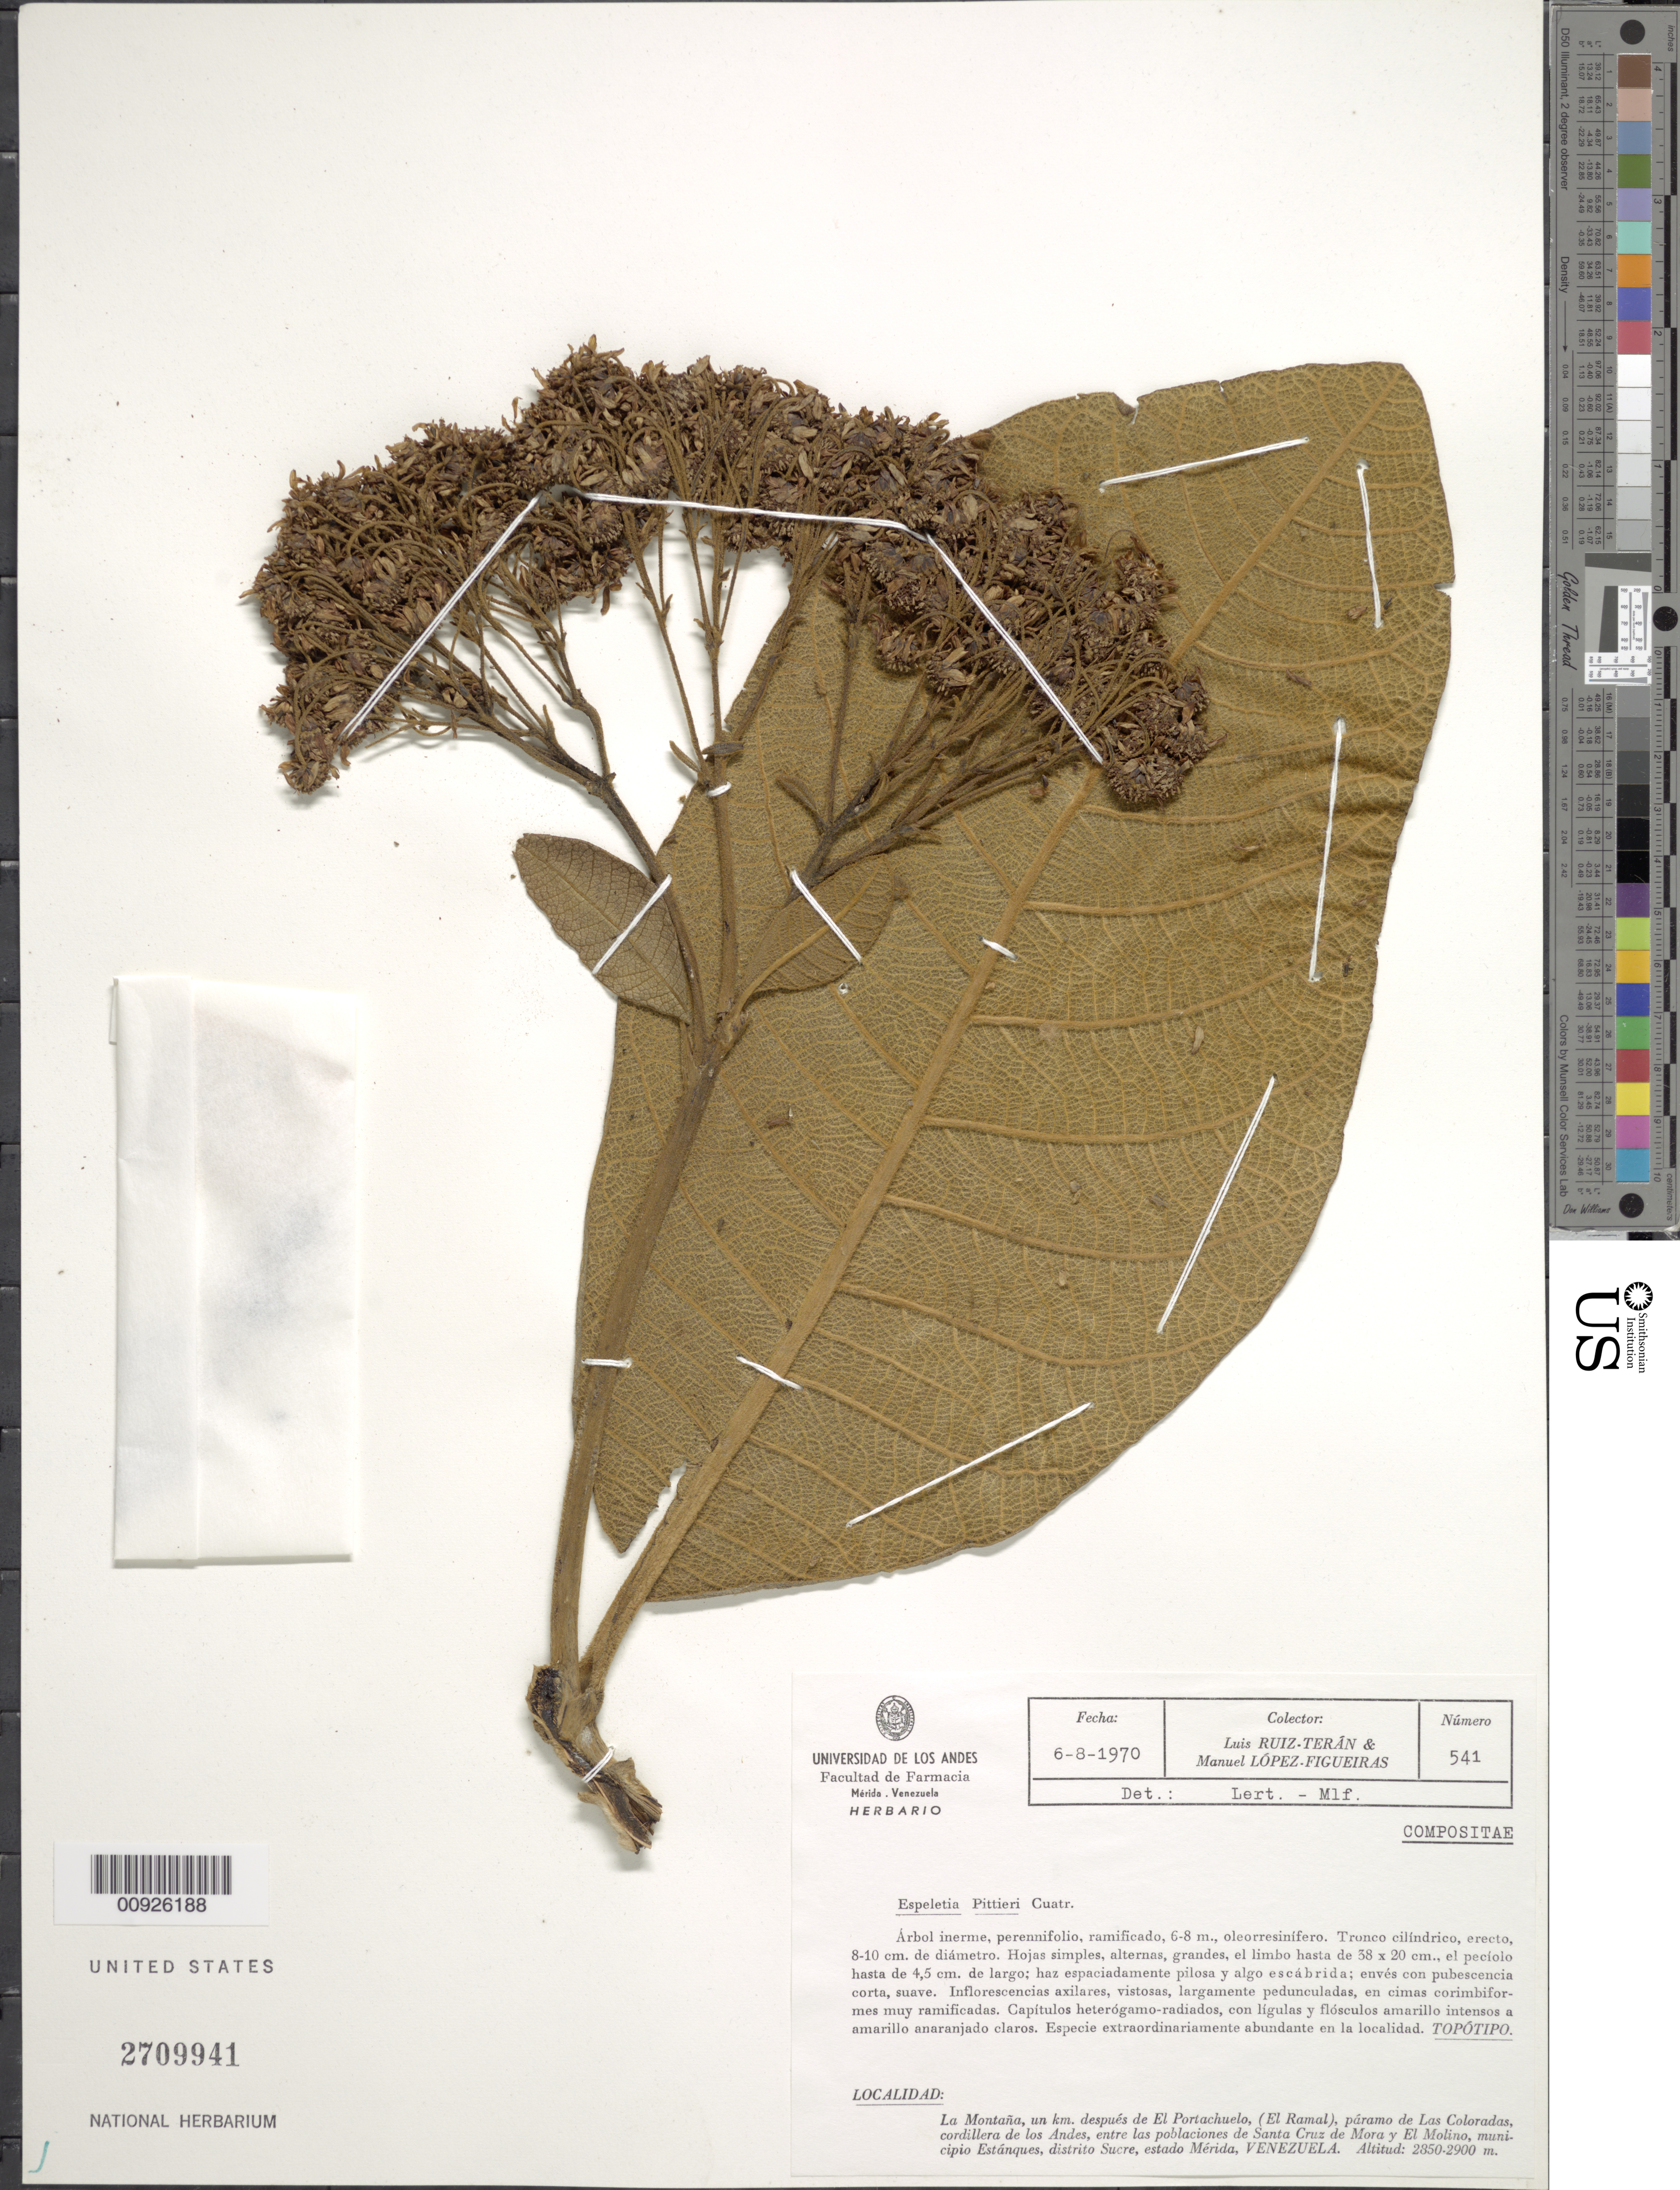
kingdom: Plantae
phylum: Tracheophyta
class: Magnoliopsida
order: Asterales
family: Asteraceae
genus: Carramboa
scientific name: Carramboa badilloi var. pittieri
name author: (Cuatrec.) Cuatrec.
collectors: L. Teran & M. López Figueiras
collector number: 541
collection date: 1970-08-06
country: Venezuela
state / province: Tachira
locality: La Montana, un km. despues de El Portachuelo, (El Ramal), paramo de Las Coloradas, cordillera de los Andes, entre las poblaciones de Santa Cruz de Mora y El Molino, municipio Estanques, distrito Sucre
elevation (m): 2850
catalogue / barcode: US 2709941